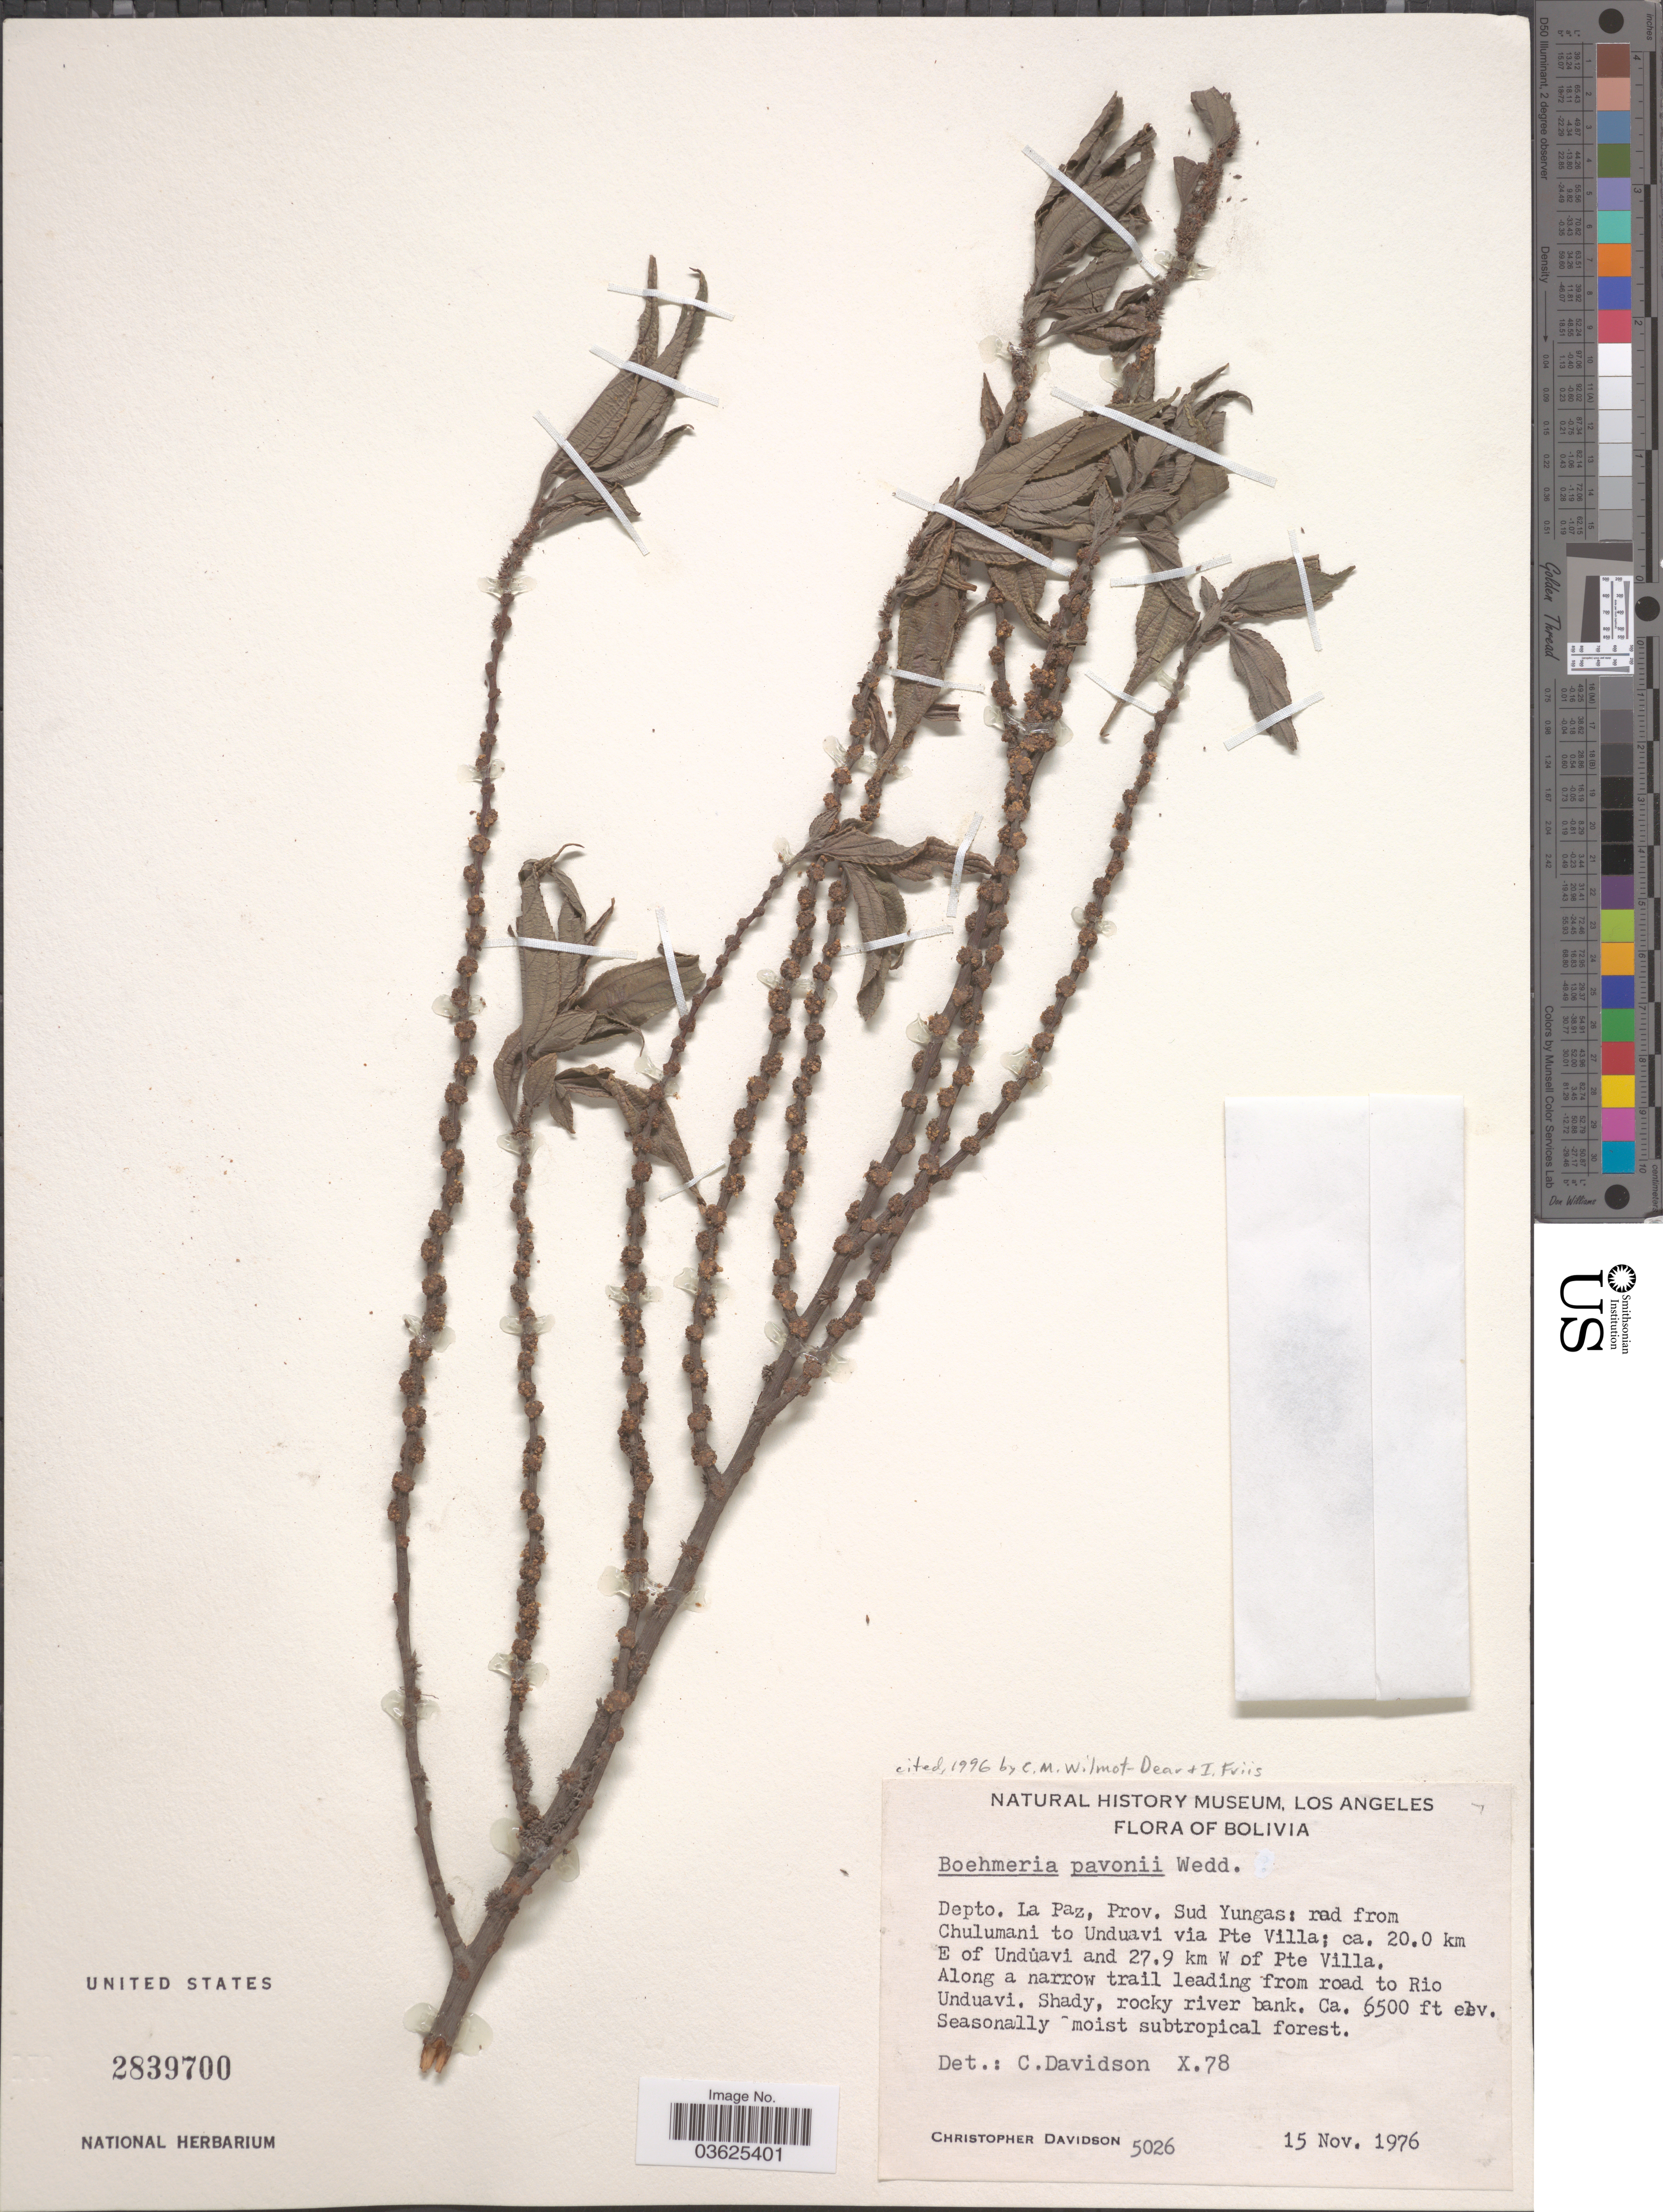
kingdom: Plantae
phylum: Tracheophyta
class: Magnoliopsida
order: Rosales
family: Urticaceae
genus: Boehmeria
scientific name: Boehmeria pavonii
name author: Wedd.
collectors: C. Davidson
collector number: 5026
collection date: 1976-11-15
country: Bolivia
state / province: La Paz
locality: Depto. La Paz, Prov. Sud Yungas: rad from Chulumani to Unduavi via Pte Villa; ca. 20.0 km E of Unduavi and 27.9 km W of Pte Villa. Along a narrow trail leading from road to Rio Unduavi.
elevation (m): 1981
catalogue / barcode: US 2839700